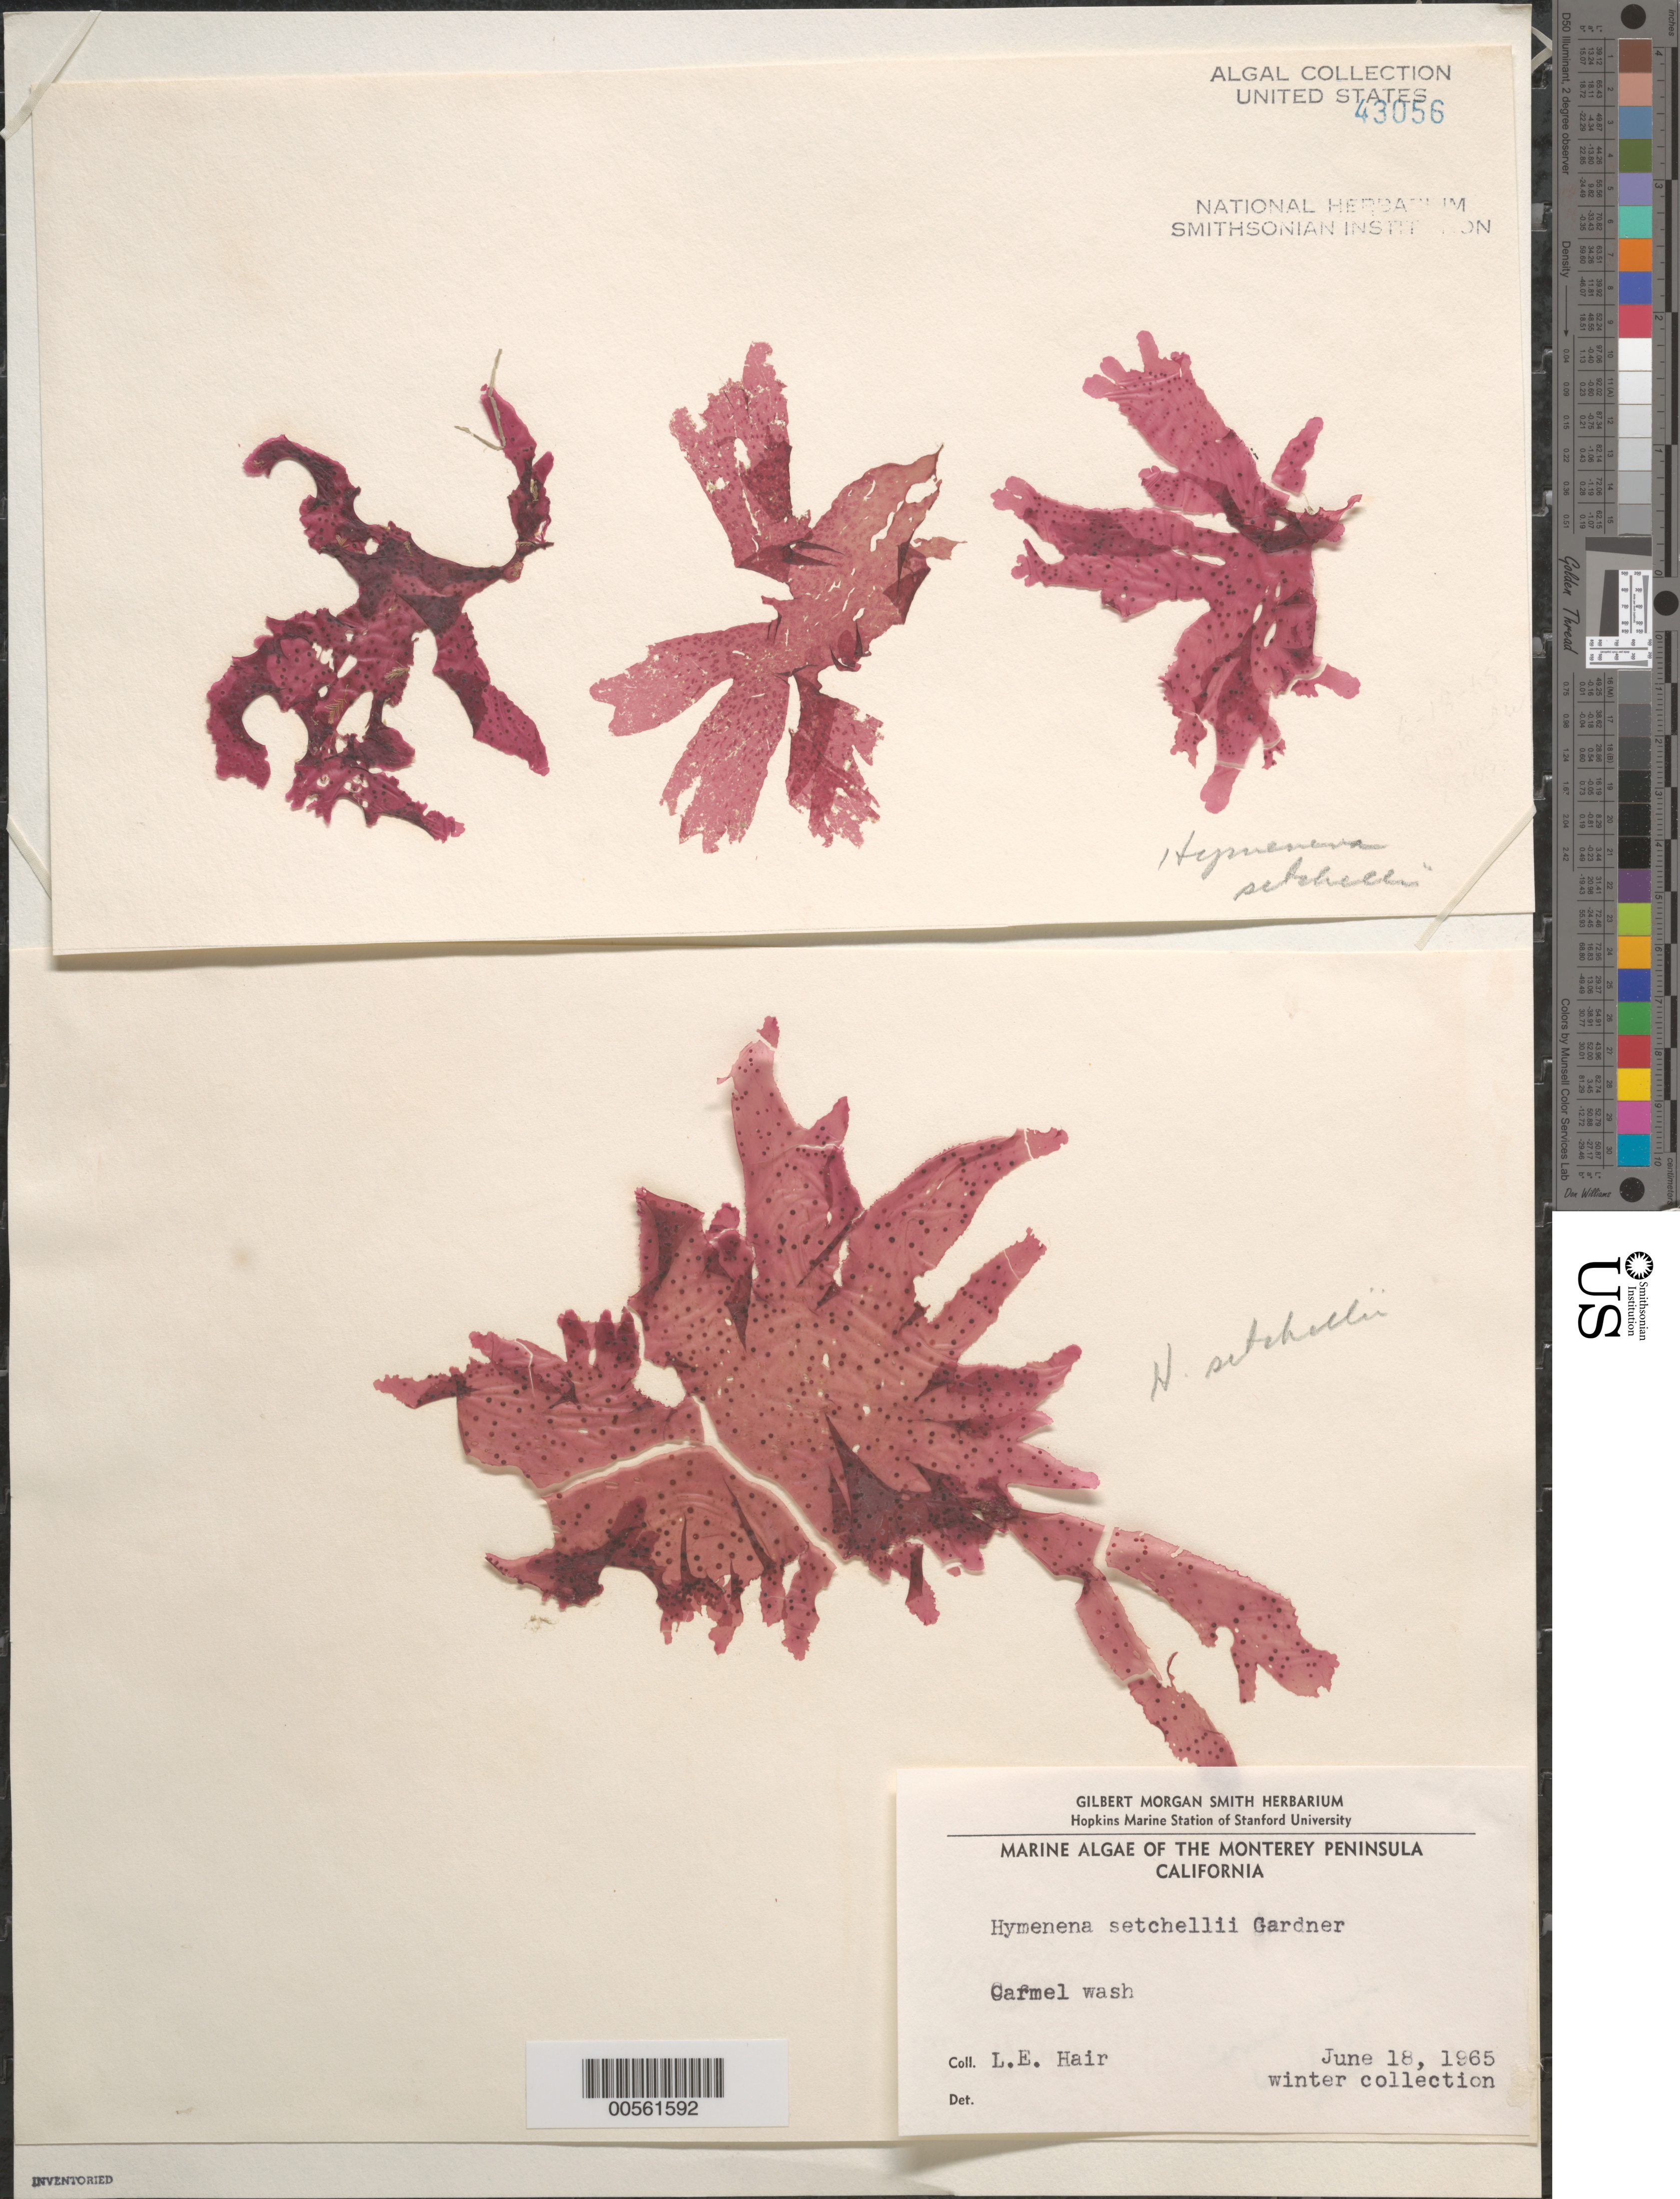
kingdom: Plantae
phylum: Rhodophyta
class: Florideophyceae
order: Ceramiales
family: Delesseriaceae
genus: Hymenena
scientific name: Hymenena setchellii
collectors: L. Hair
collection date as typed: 18 Jun 1965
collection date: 1965-06-18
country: United States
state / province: California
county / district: Monterey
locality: Carmel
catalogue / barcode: US 43056